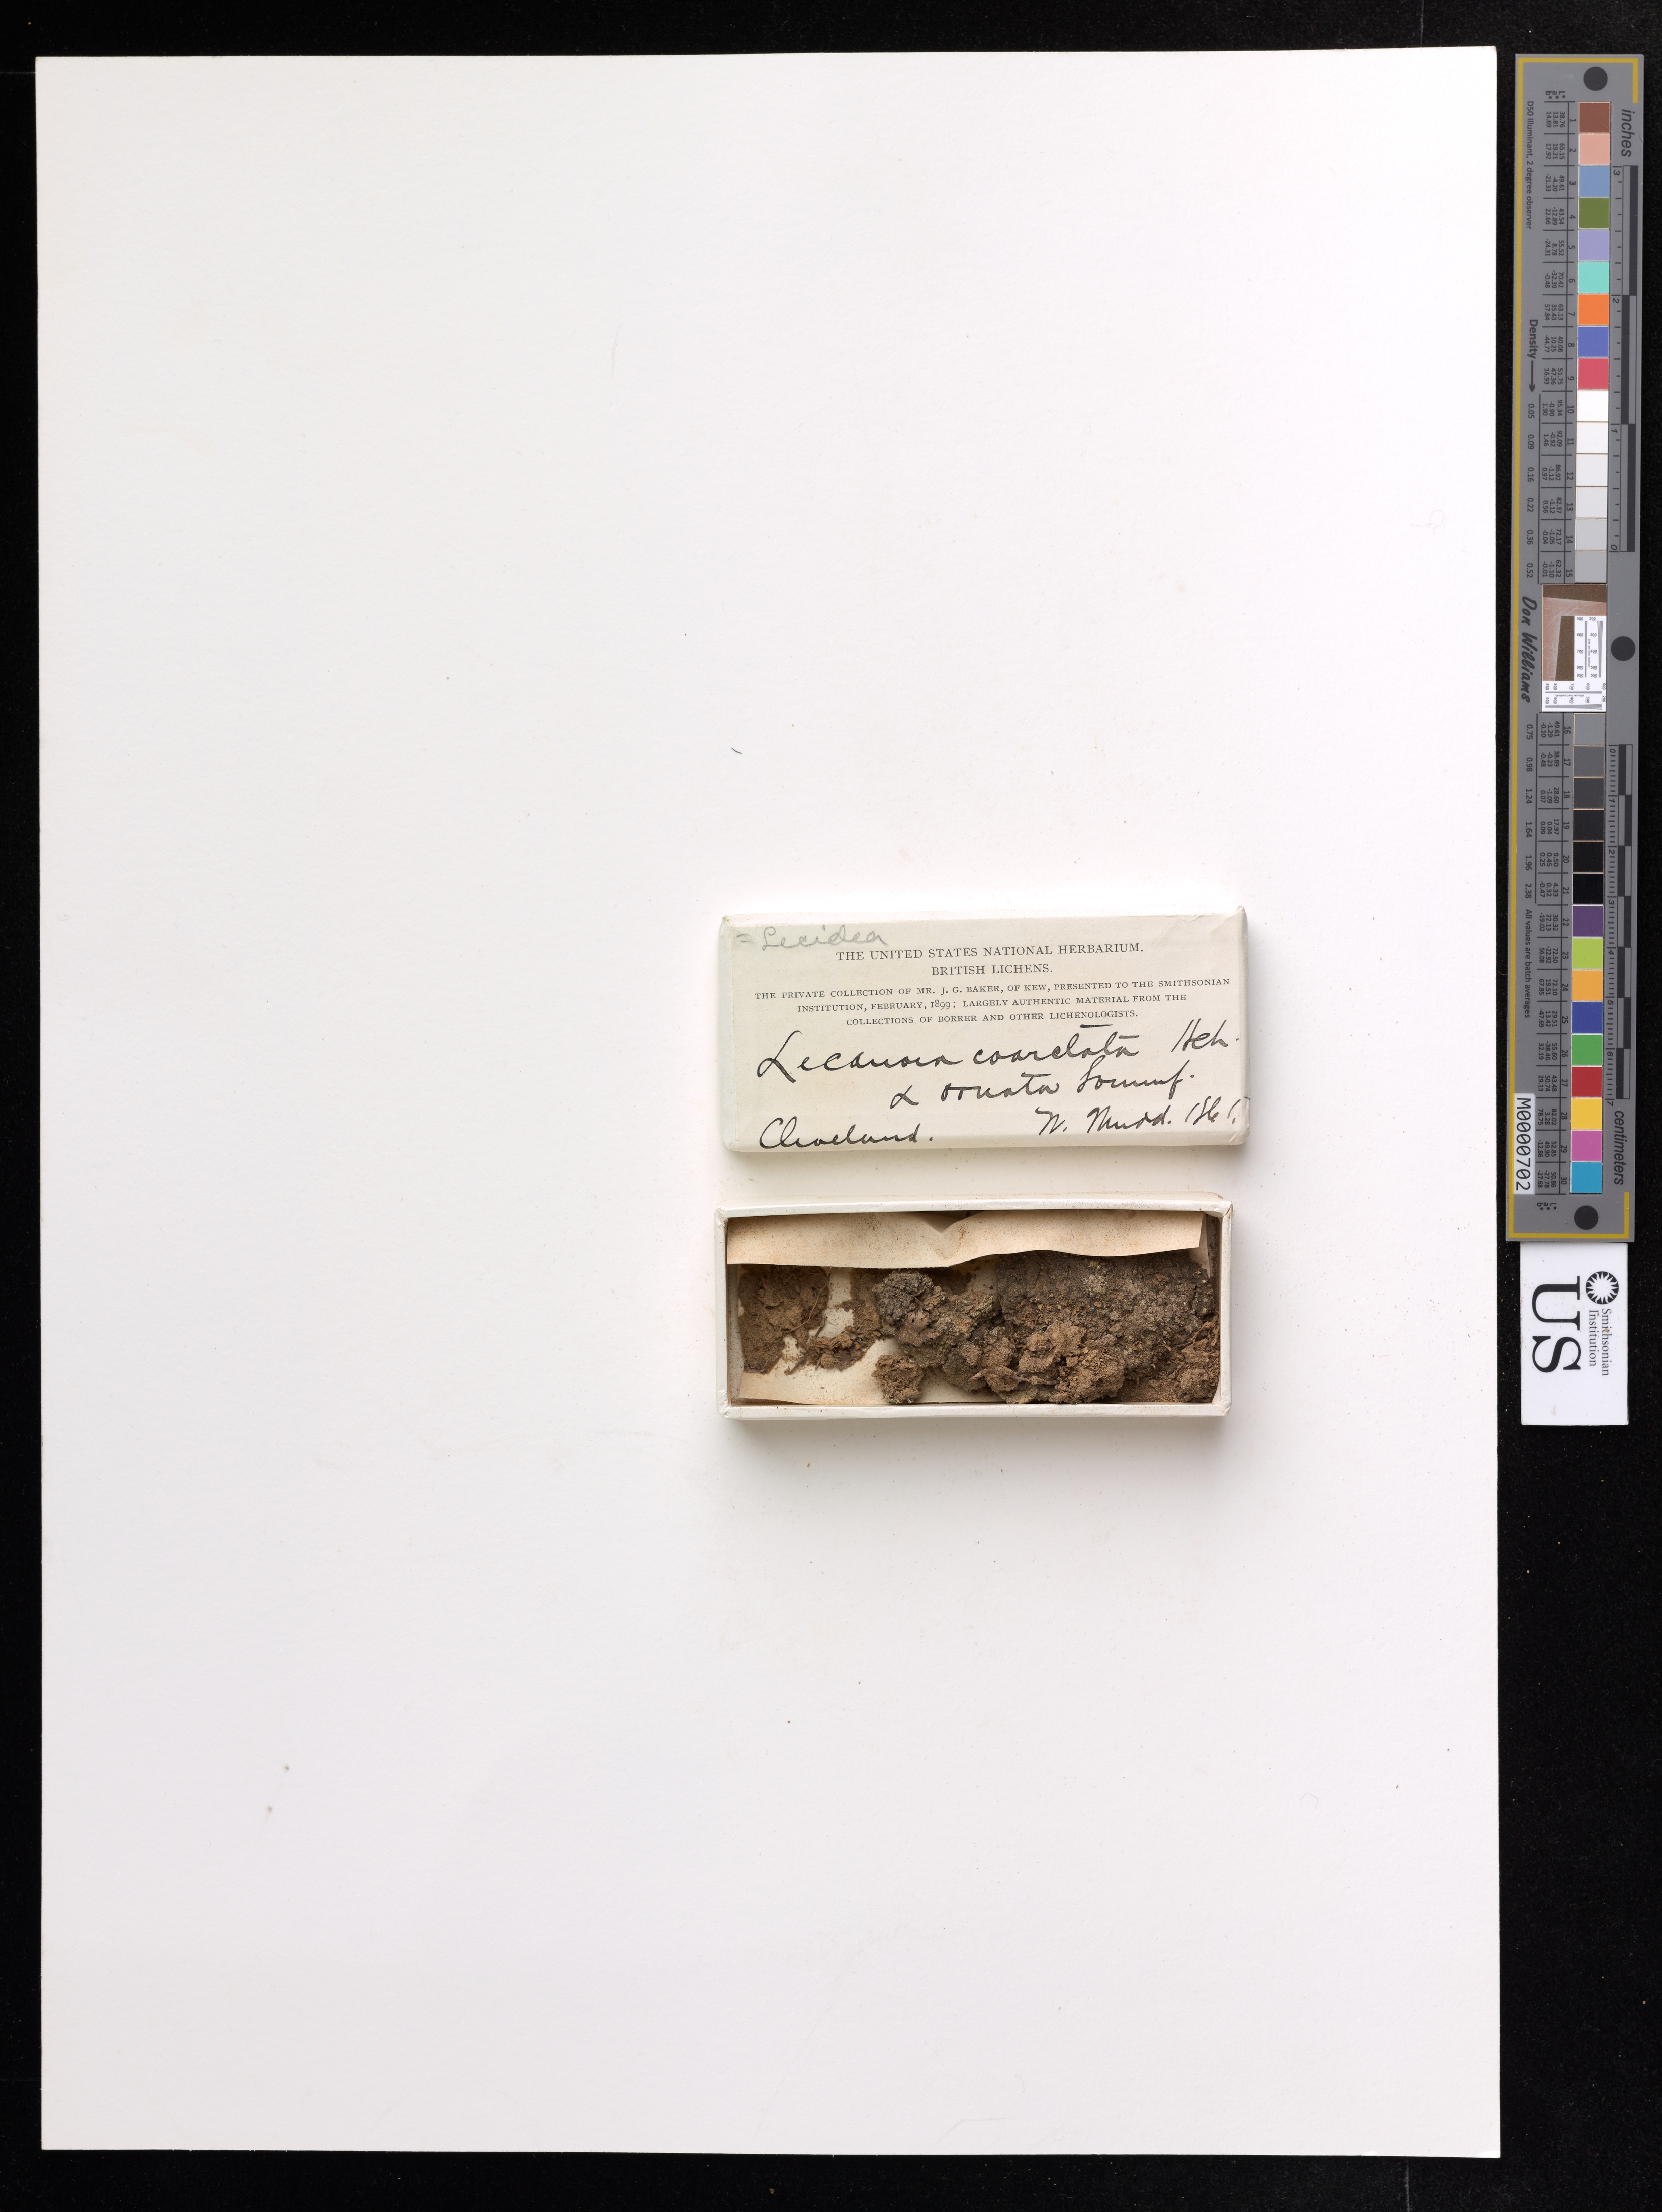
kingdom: Fungi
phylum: Ascomycota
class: Lecanoromycetes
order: Baeomycetales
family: Trapeliaceae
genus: Trapelia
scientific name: Trapelia coarctata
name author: (Small) M. Choisy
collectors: W. Mudd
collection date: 1861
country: United Kingdom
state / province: England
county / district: Redcar and Cleveland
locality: Cleveland